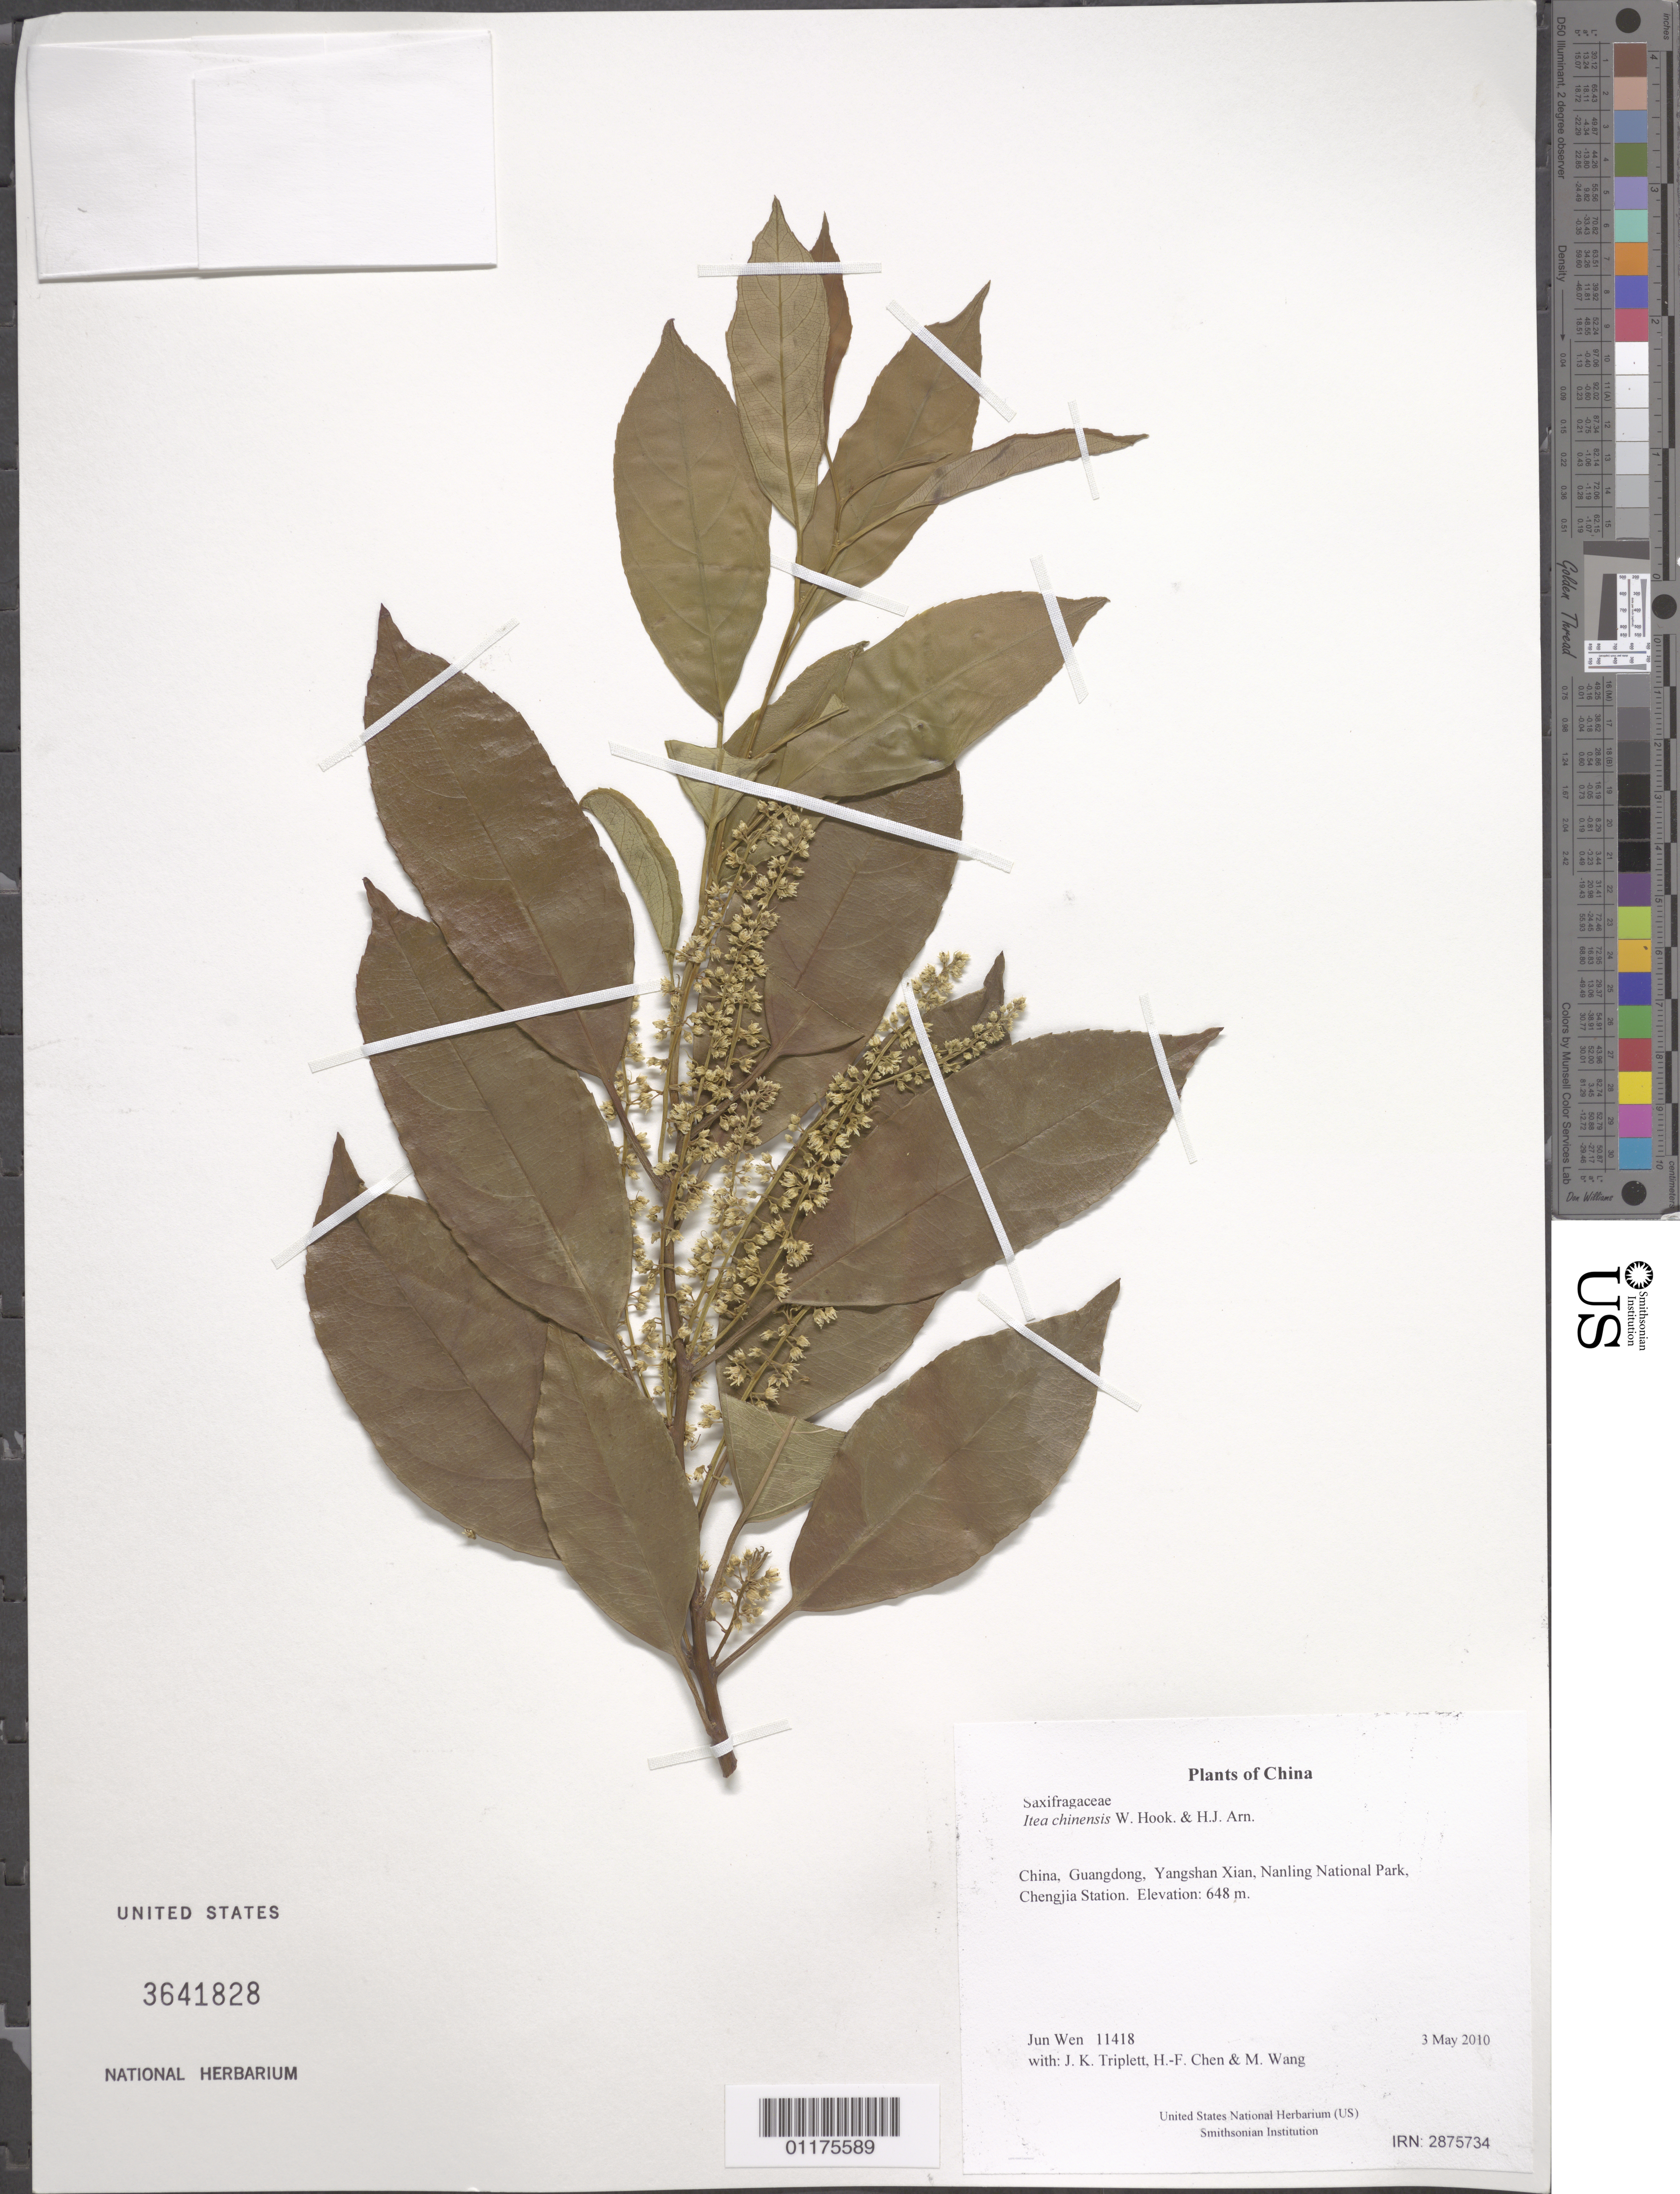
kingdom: Plantae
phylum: Tracheophyta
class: Magnoliopsida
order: Saxifragales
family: Iteaceae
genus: Itea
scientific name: Itea chinensis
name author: W. Hook. & H.J. Arn.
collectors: J. Wen, J. K. Triplett, H.-F. Chen & M. Wang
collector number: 11418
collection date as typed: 3 May 2010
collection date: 2010-05-03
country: China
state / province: Guangdong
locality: Yangshan Xian, Nanling National Park, Chengjia Station.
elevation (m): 648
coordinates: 24 45.624 N, 112 53.497 E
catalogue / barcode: US 3641828